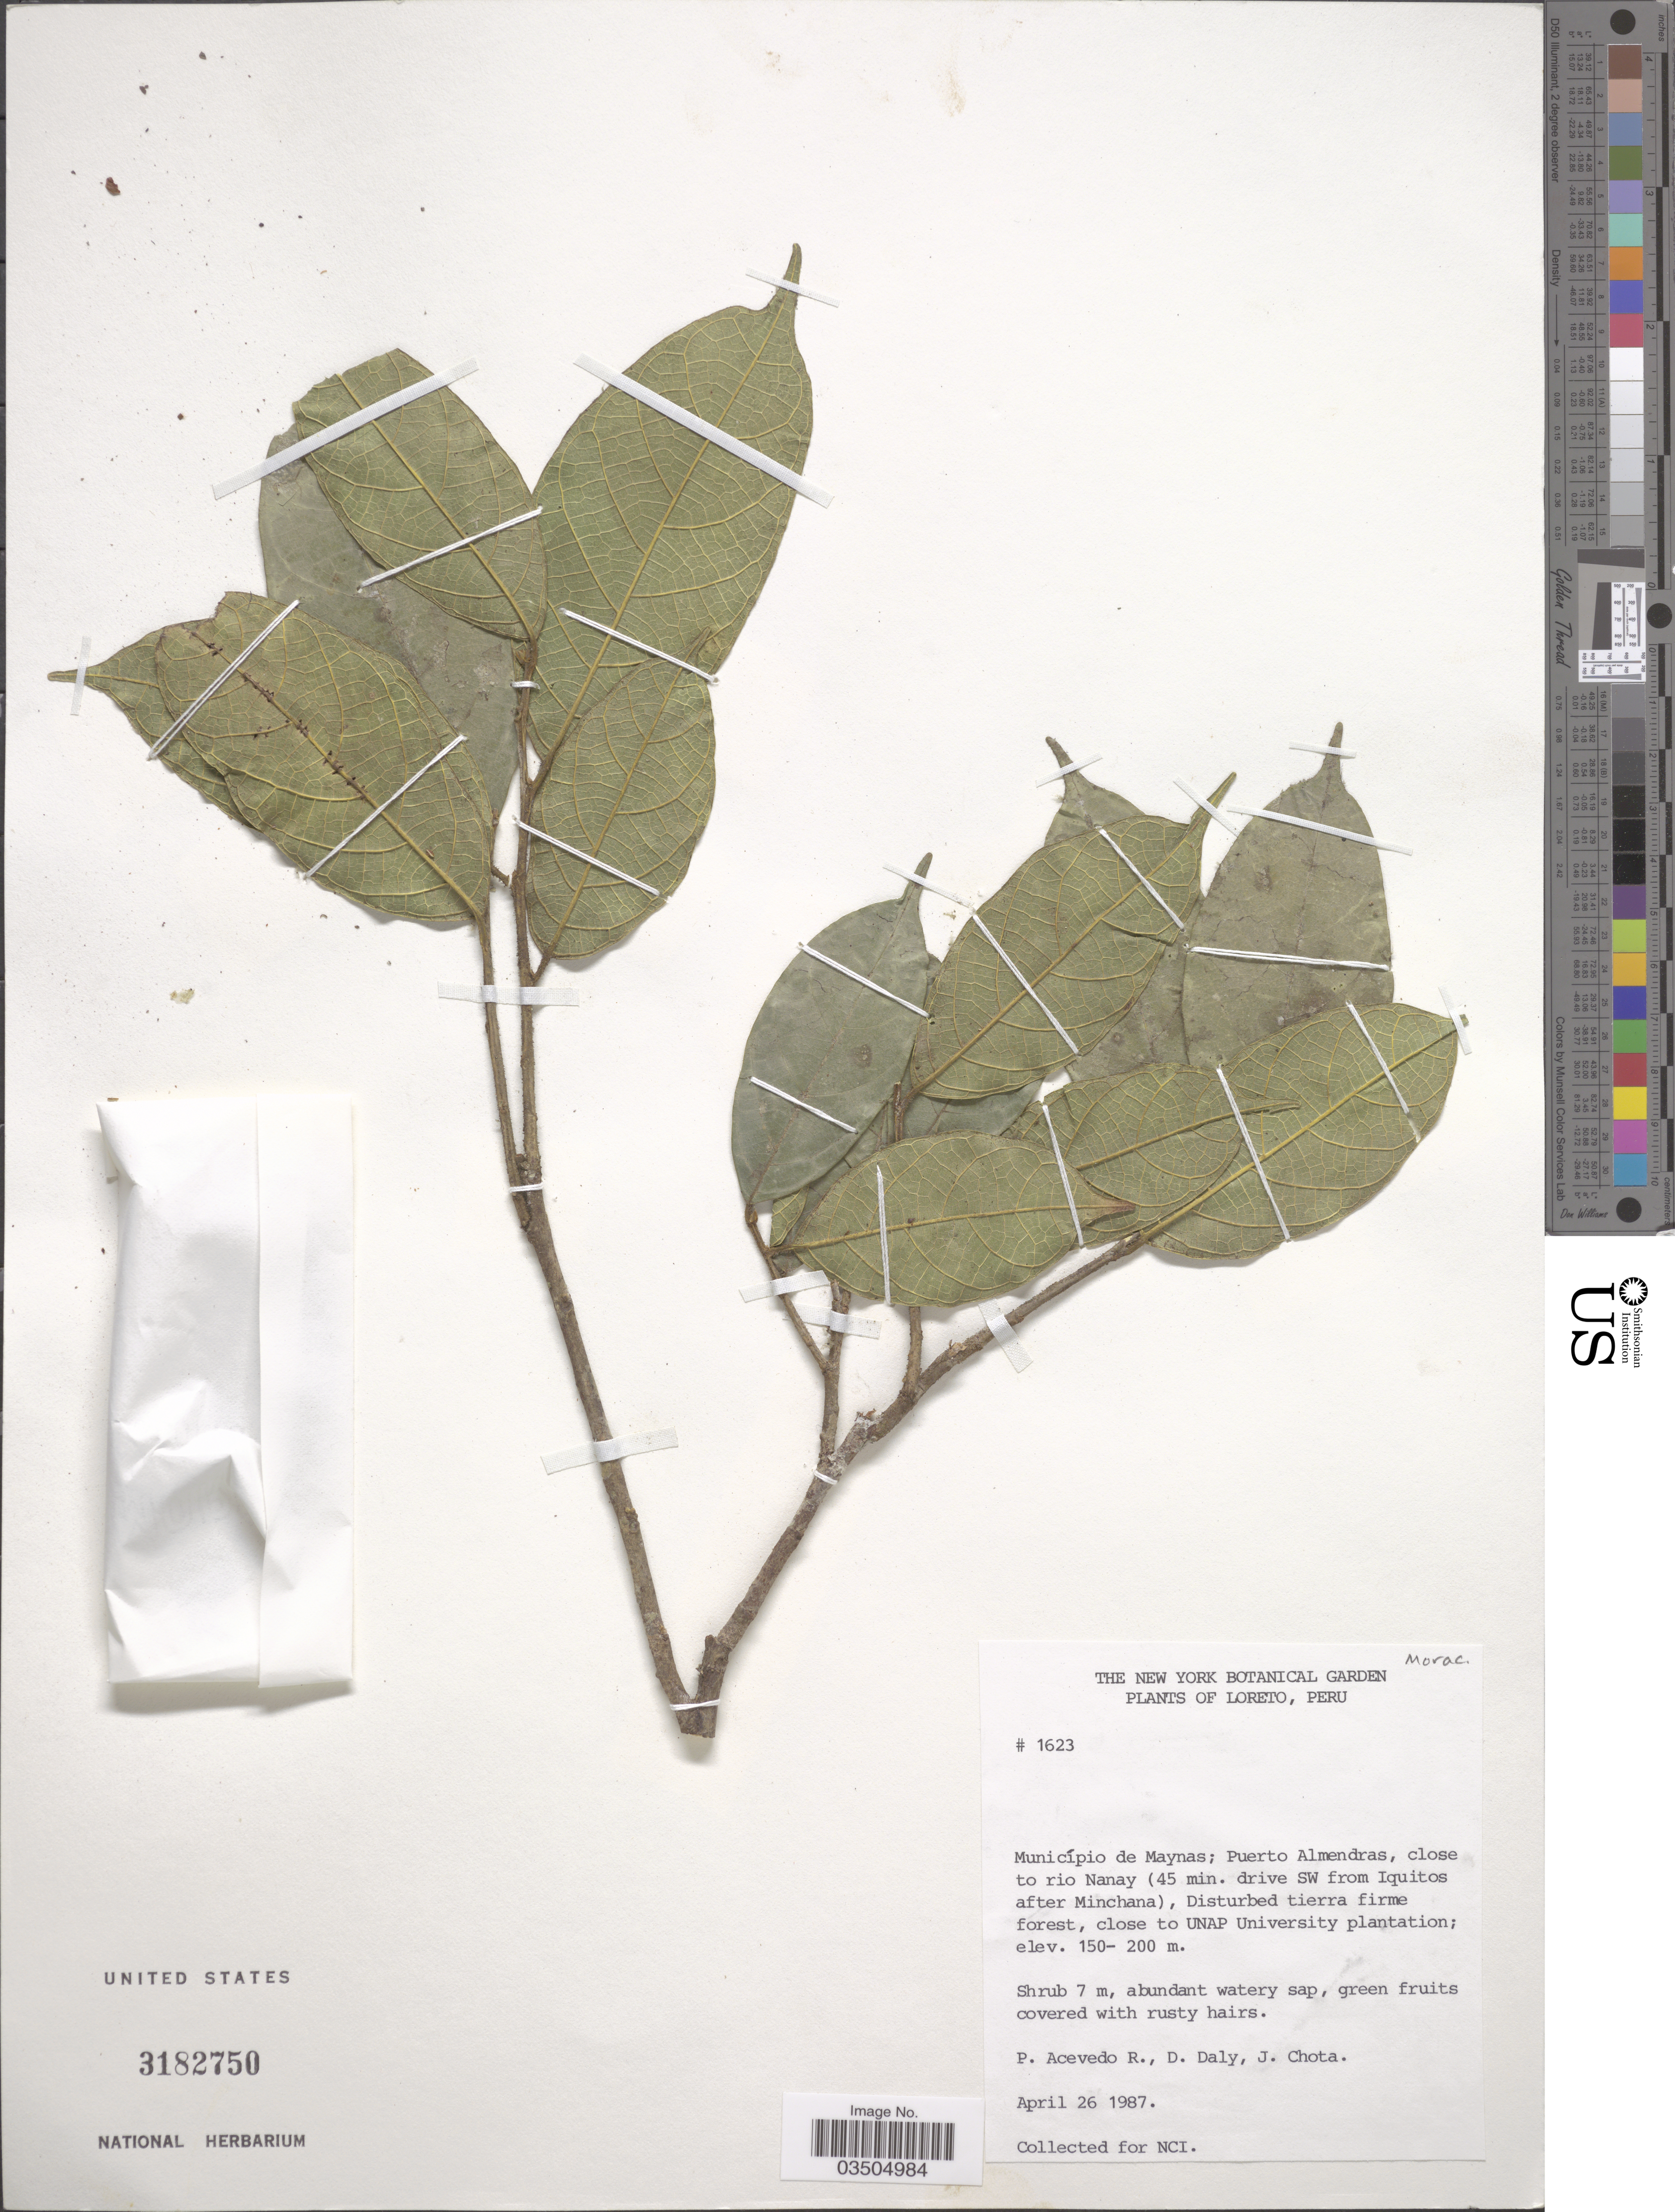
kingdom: Plantae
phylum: Tracheophyta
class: Magnoliopsida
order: Proteales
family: Proteaceae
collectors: P. Acevedo R., D. C. Daly & J. Chota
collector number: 1623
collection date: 1987-04-26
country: Peru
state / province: Loreto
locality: Município de Maynas; Puerto Almendras, close to rio Nanay (45 min. drive SW from Iquitos after Minchana), close to UNAP University plantation.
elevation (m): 150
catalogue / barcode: US 3182750